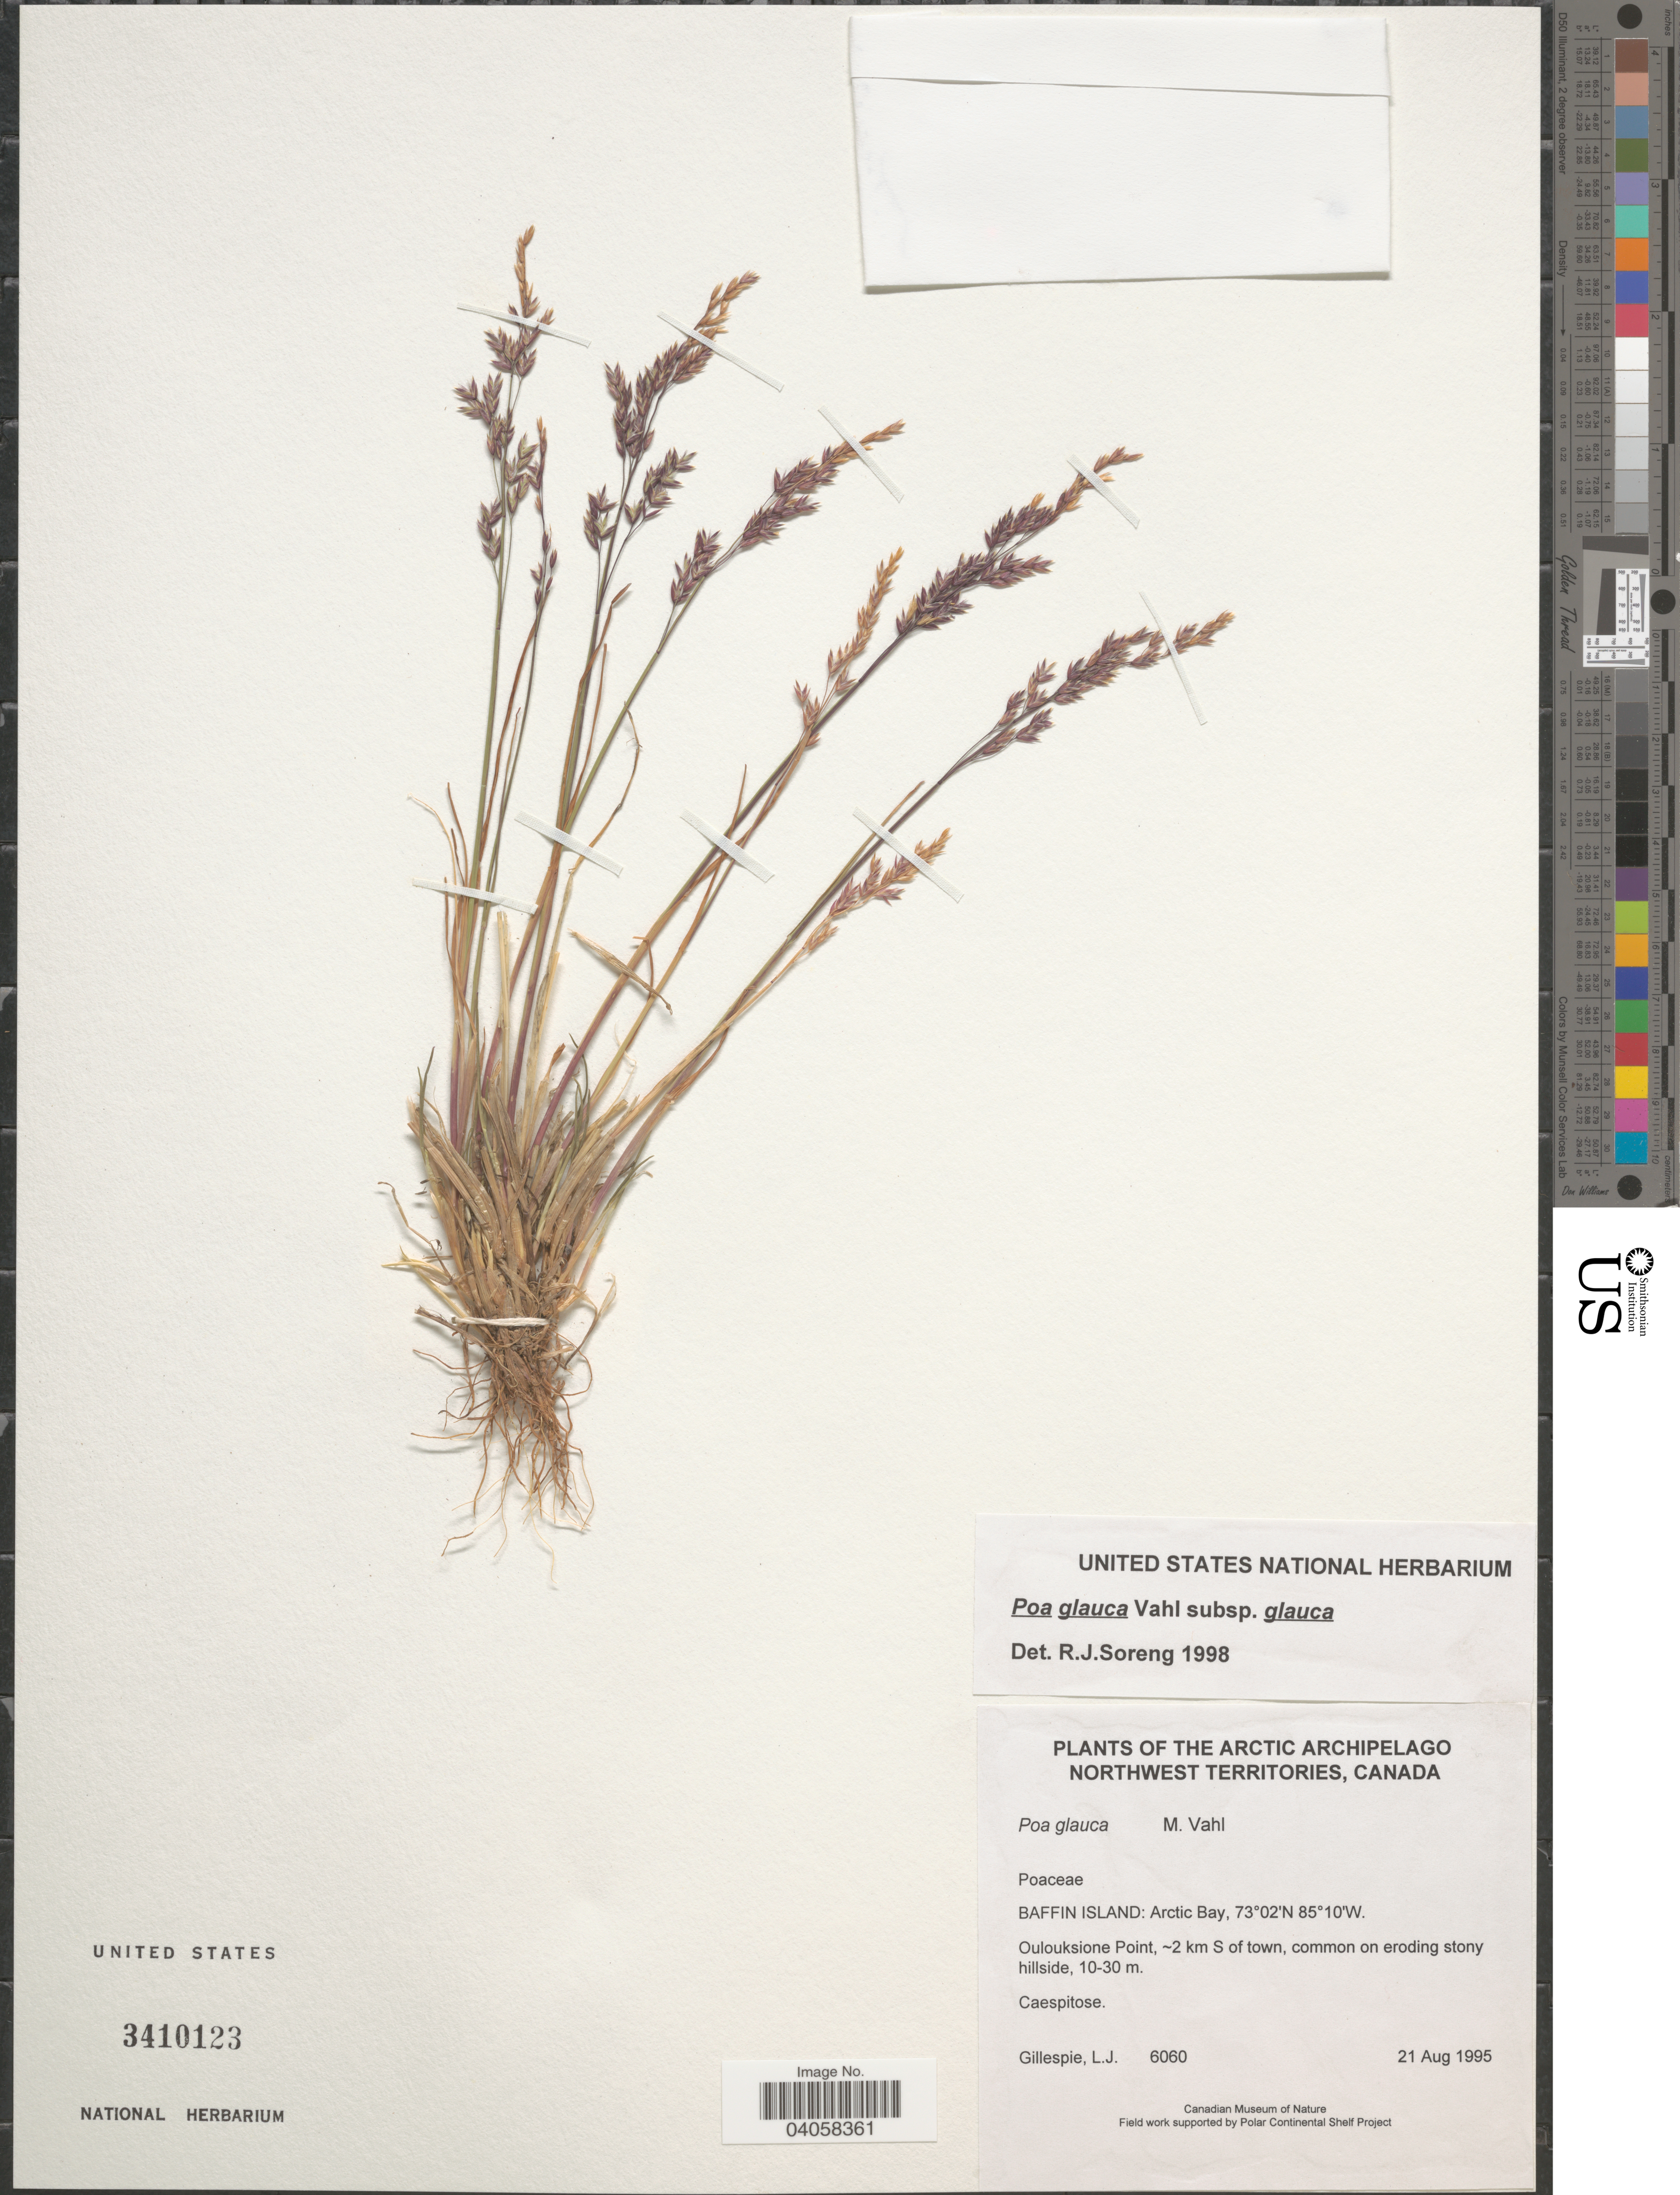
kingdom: Plantae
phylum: Tracheophyta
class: Liliopsida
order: Poales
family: Poaceae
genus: Poa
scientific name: Poa glauca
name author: Vahl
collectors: L. Gillespie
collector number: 6060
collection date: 1995-08-21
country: Canada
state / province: Northwest Territories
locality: Arctic Archipelago. Baffin Island: Arctic Bay. Oulouksione Point, ~2 km S of town, common on eroding stony hillside.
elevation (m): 10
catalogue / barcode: US 3410123